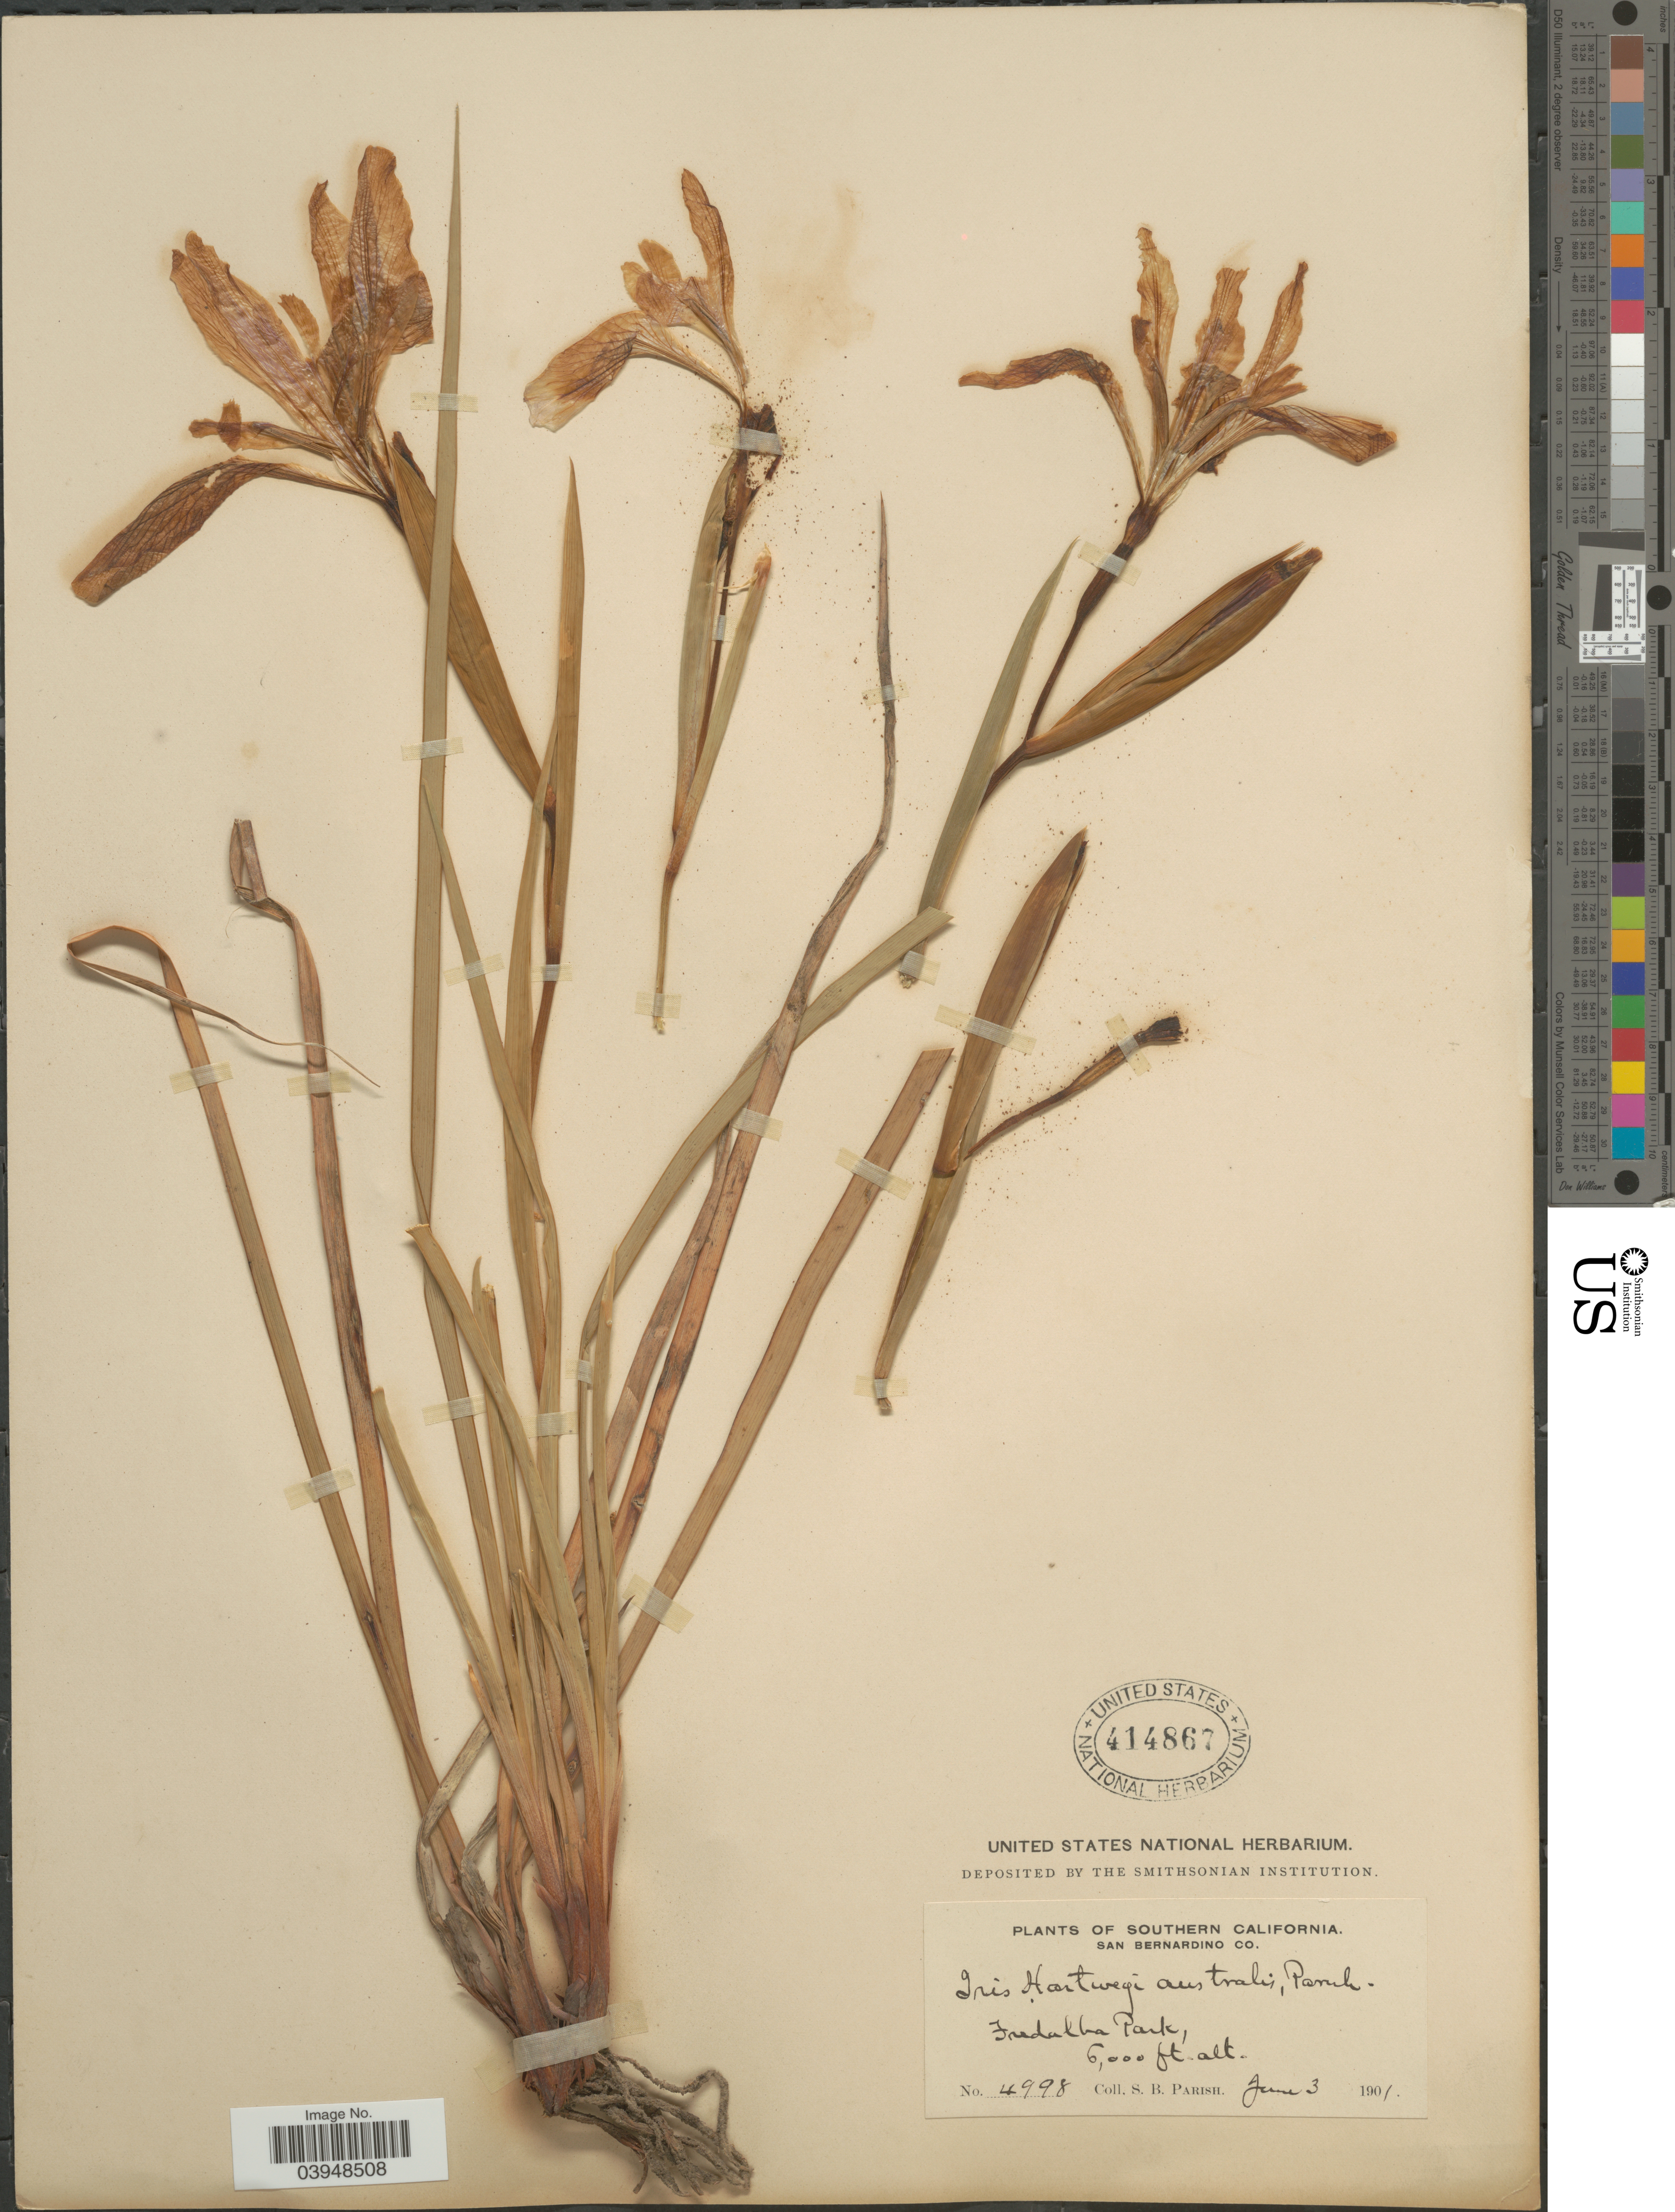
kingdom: Plantae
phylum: Tracheophyta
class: Liliopsida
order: Asparagales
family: Iridaceae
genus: Iris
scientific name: Iris hartwegii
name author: Baker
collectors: S. B. Parish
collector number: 4998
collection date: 1901-06-03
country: United States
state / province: California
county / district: San Bernardino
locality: Southern California. San Bernardino Co. Fredalba Park.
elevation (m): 1829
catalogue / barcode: US 414867